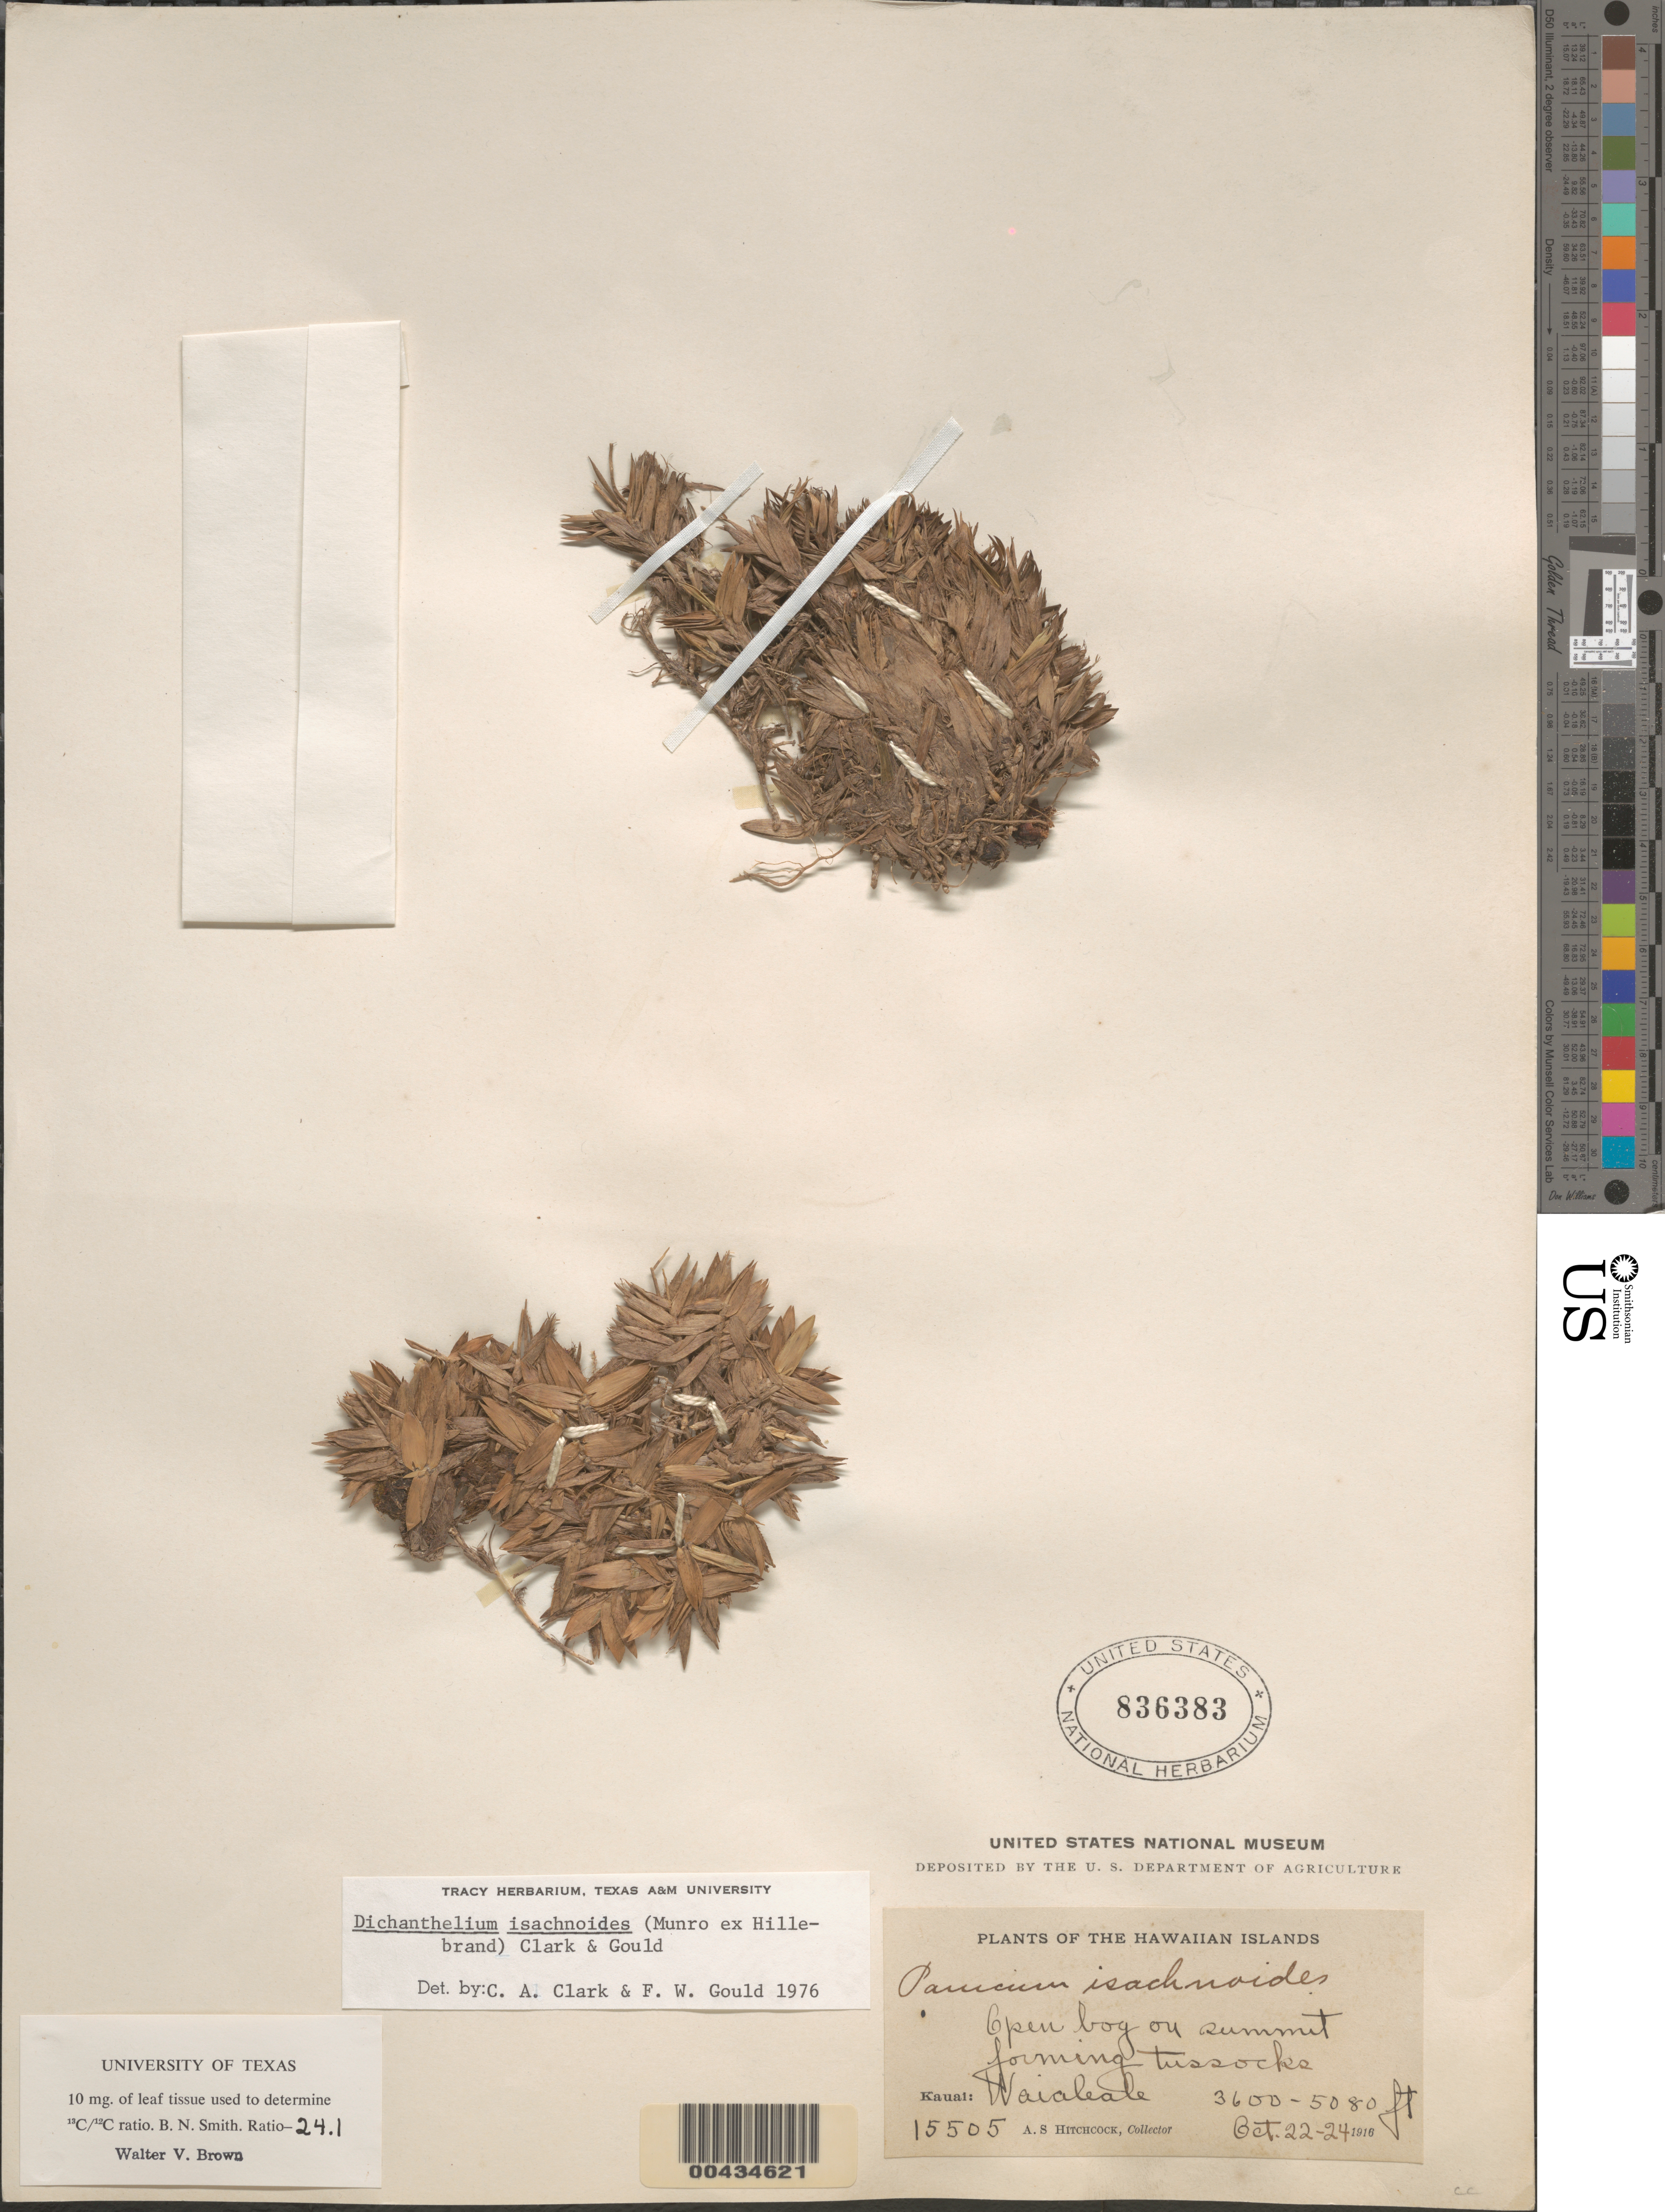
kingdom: Plantae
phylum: Tracheophyta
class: Liliopsida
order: Poales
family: Poaceae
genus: Dichanthelium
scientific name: Dichanthelium isachnoides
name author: (Munro ex Hillebr.) C.A. Clark & Gould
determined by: Clark, C. A.; Gould, F. W.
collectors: A. S. Hitchcock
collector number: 15505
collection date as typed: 22 Oct 1916 to 24 Oct 1916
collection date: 1916-10-22/1916-10-24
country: United States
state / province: Hawaii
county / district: Kauai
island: Kaua'i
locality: Waialeale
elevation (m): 1097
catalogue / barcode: US 836383